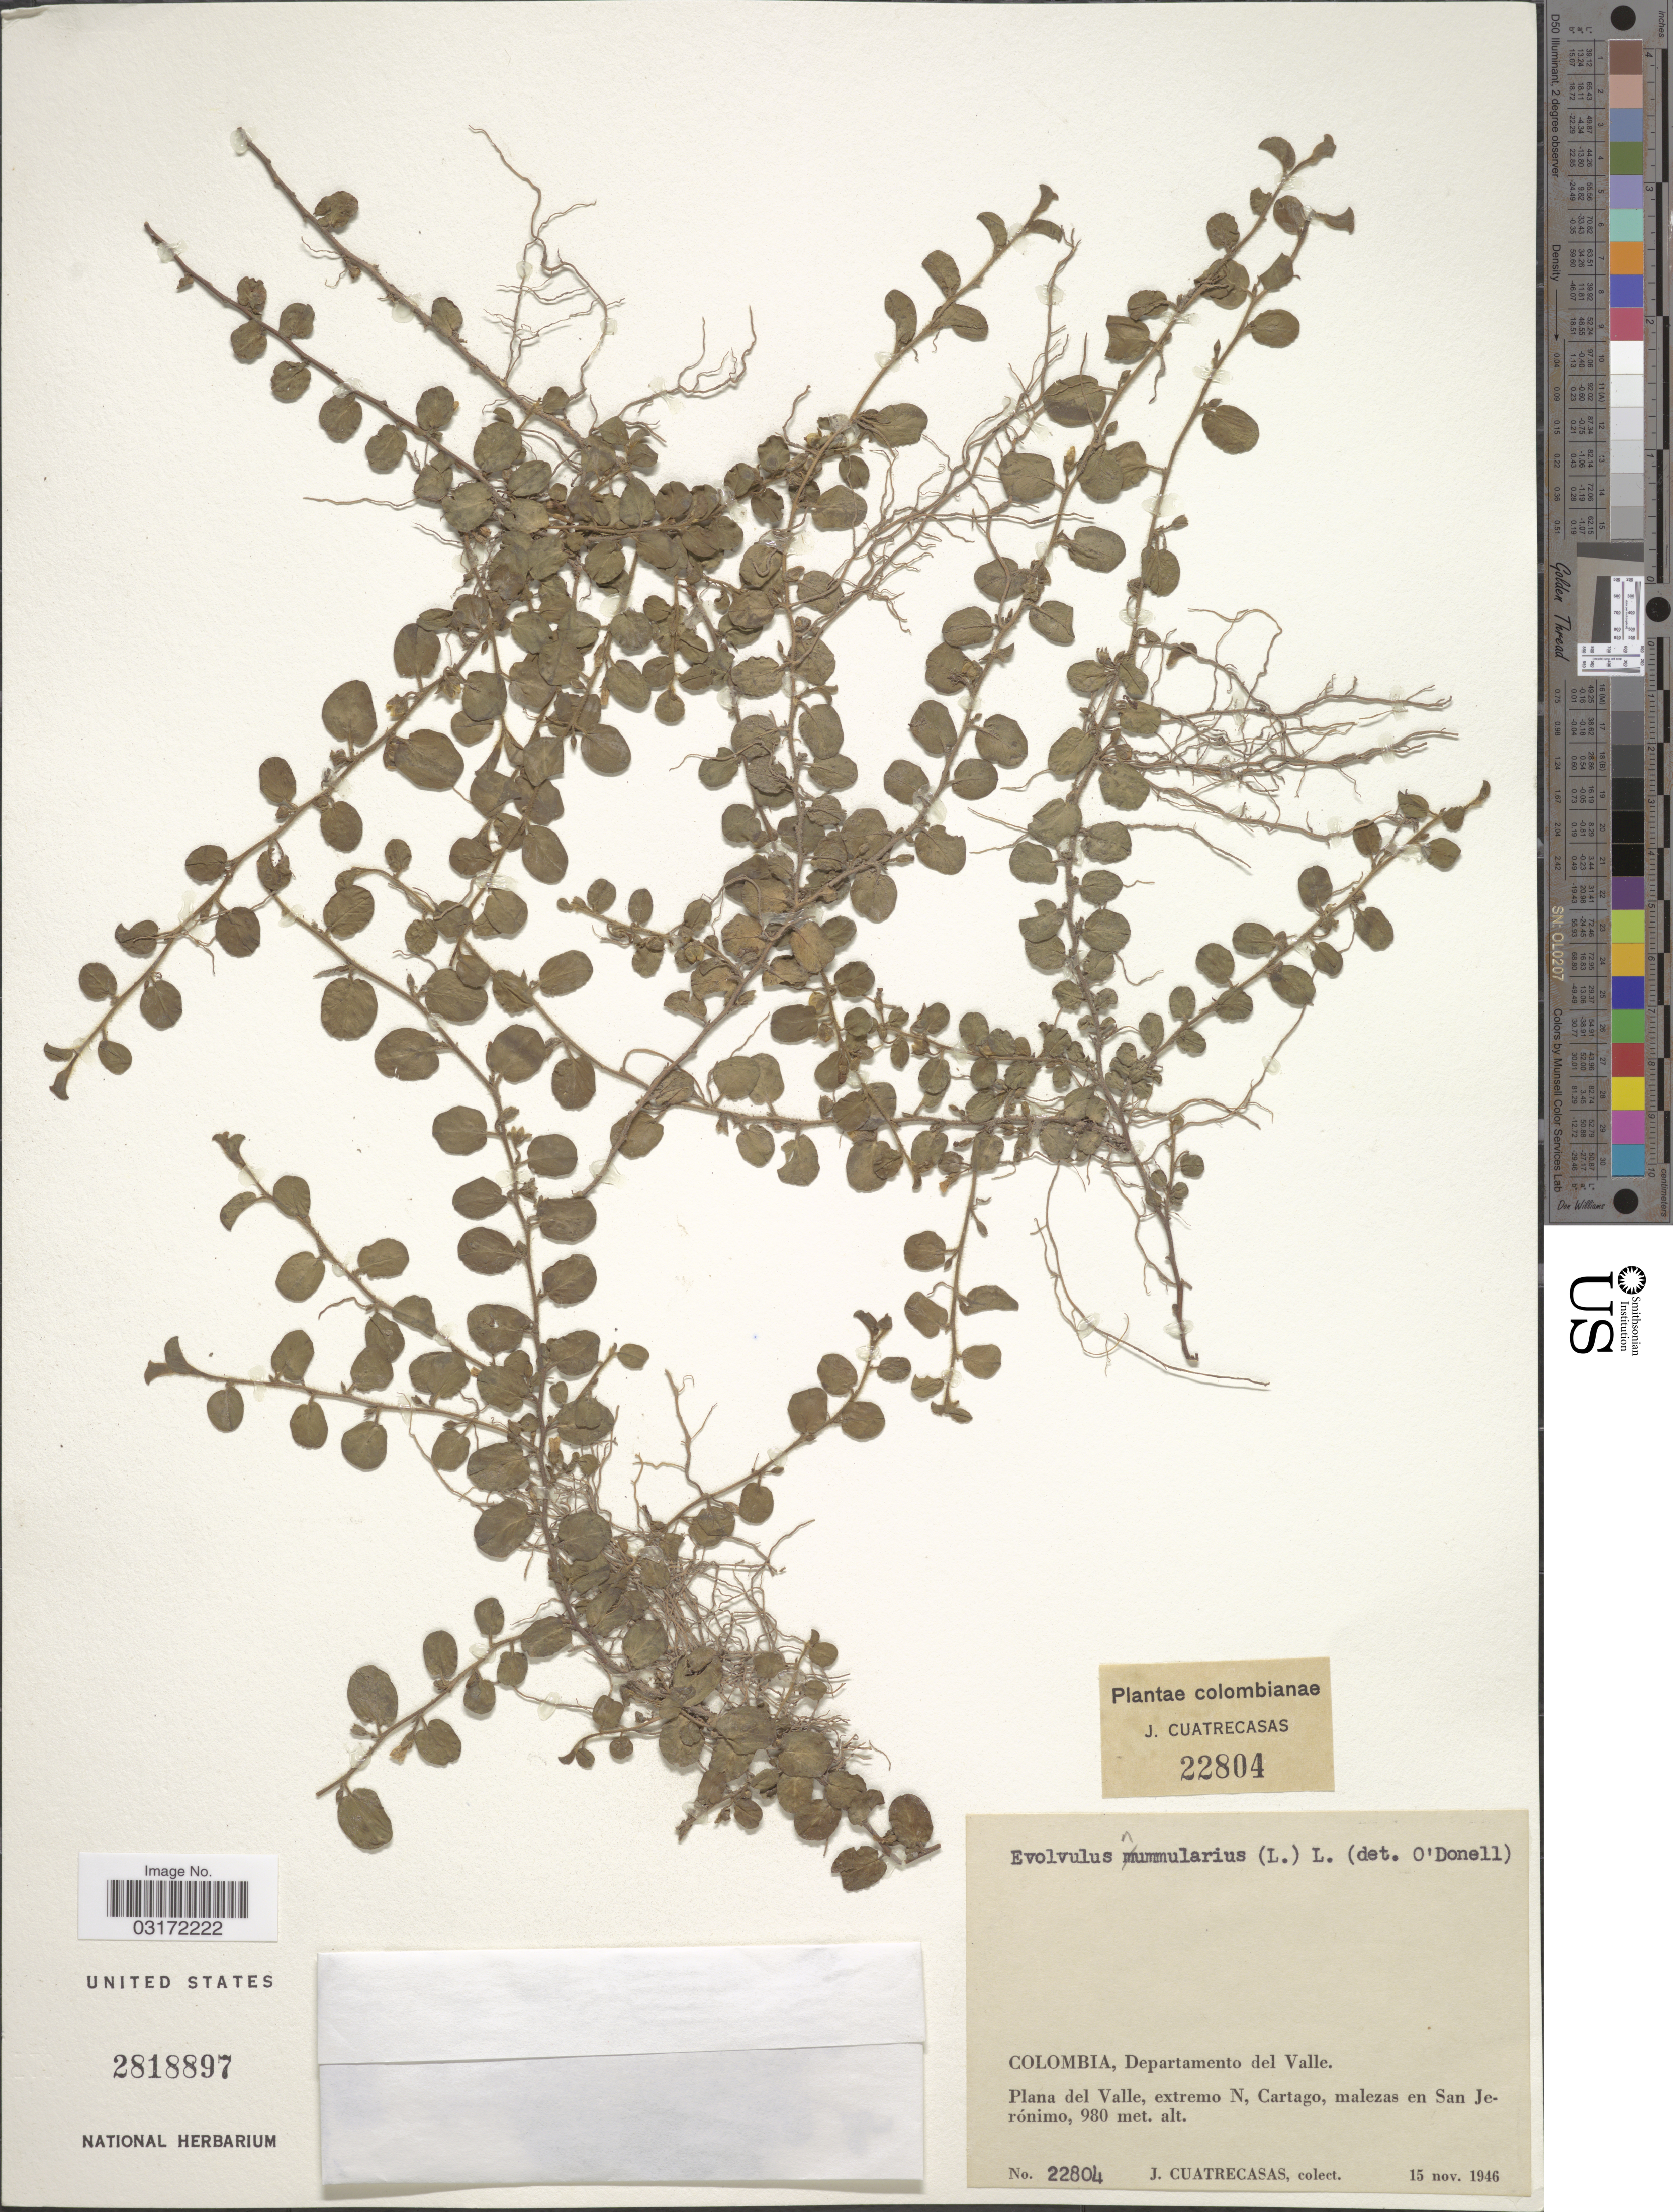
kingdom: Plantae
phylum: Tracheophyta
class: Magnoliopsida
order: Solanales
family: Convolvulaceae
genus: Evolvulus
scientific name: Evolvulus nummularius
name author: (L.) L.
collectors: J. Cuatrecasas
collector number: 22804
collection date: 1946-11-15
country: Colombia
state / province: Valle del Cauca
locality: Departamento del Valle. Plana del Valle, extremo N, Cartago, malezas en San Jerónimo.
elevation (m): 980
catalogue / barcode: US 2818897